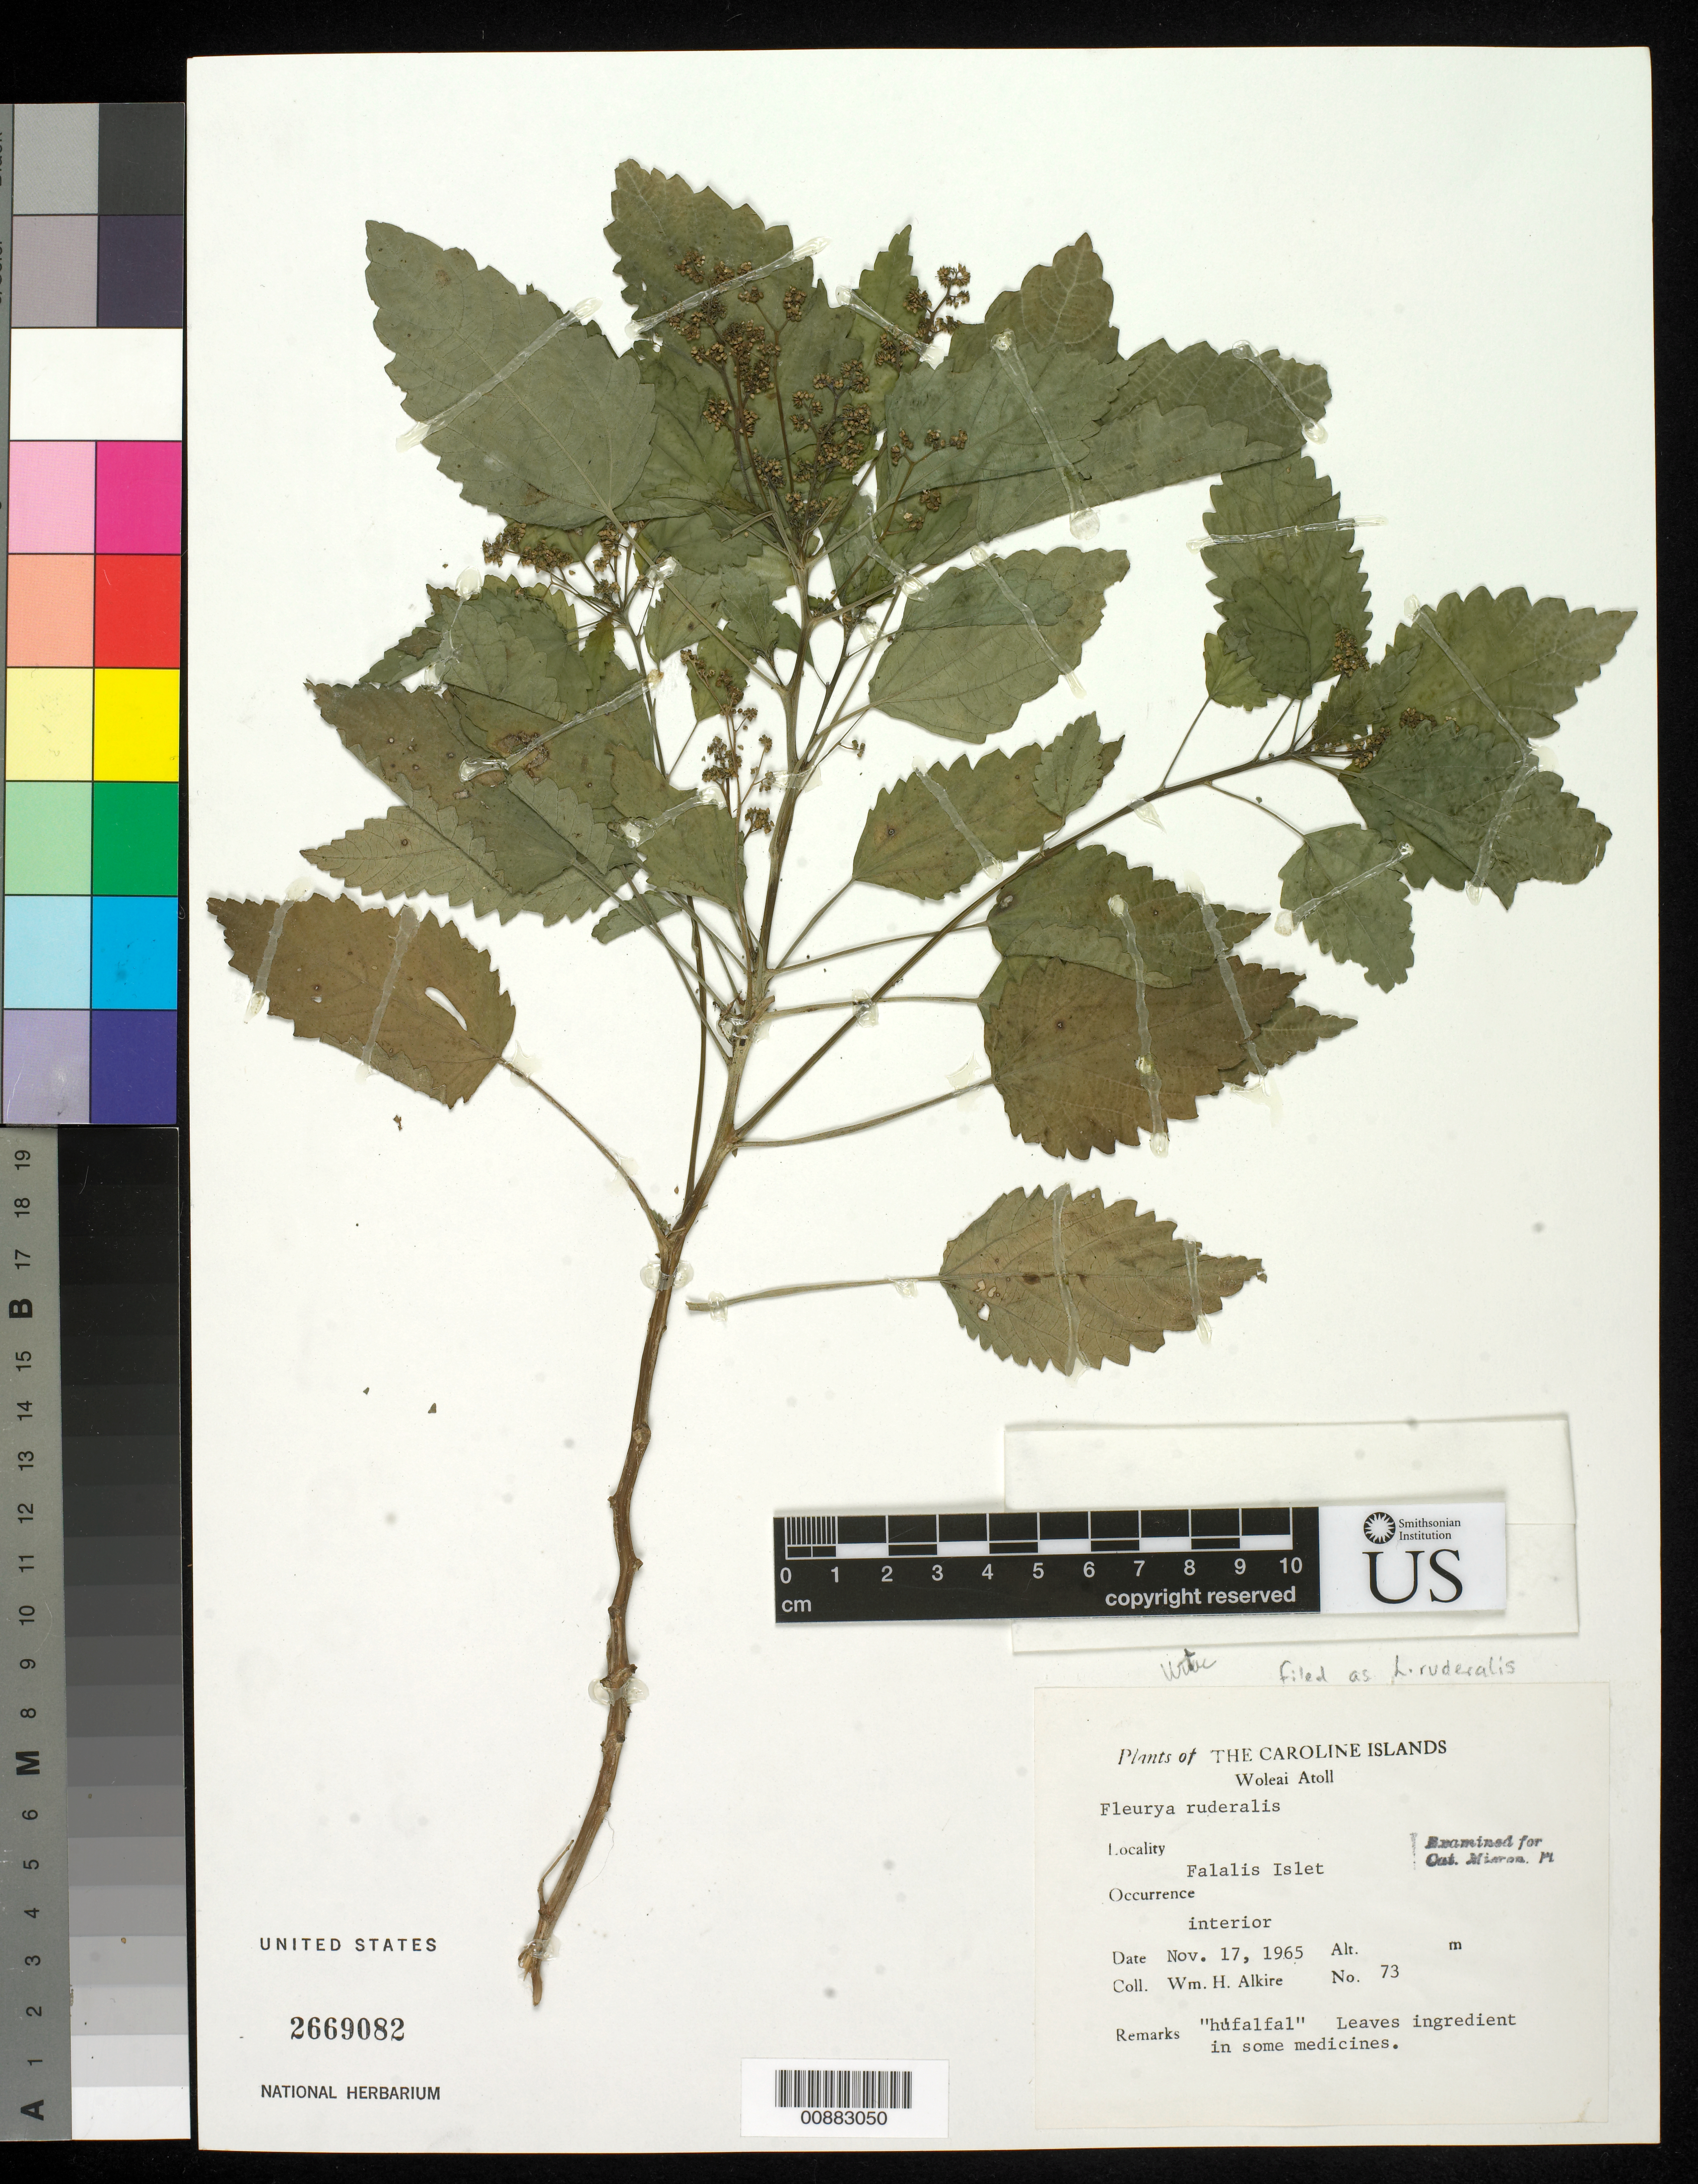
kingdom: Plantae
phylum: Tracheophyta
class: Magnoliopsida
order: Rosales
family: Urticaceae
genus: Laportea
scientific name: Laportea ruderalis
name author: (G. Forst.) Chew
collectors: W. Alkire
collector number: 73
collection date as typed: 17 Nov 1965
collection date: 1965-11-17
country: Micronesia, Federated States of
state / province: Yap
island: Woleai Atoll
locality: Falalis Islet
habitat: interior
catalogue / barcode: US 2669082